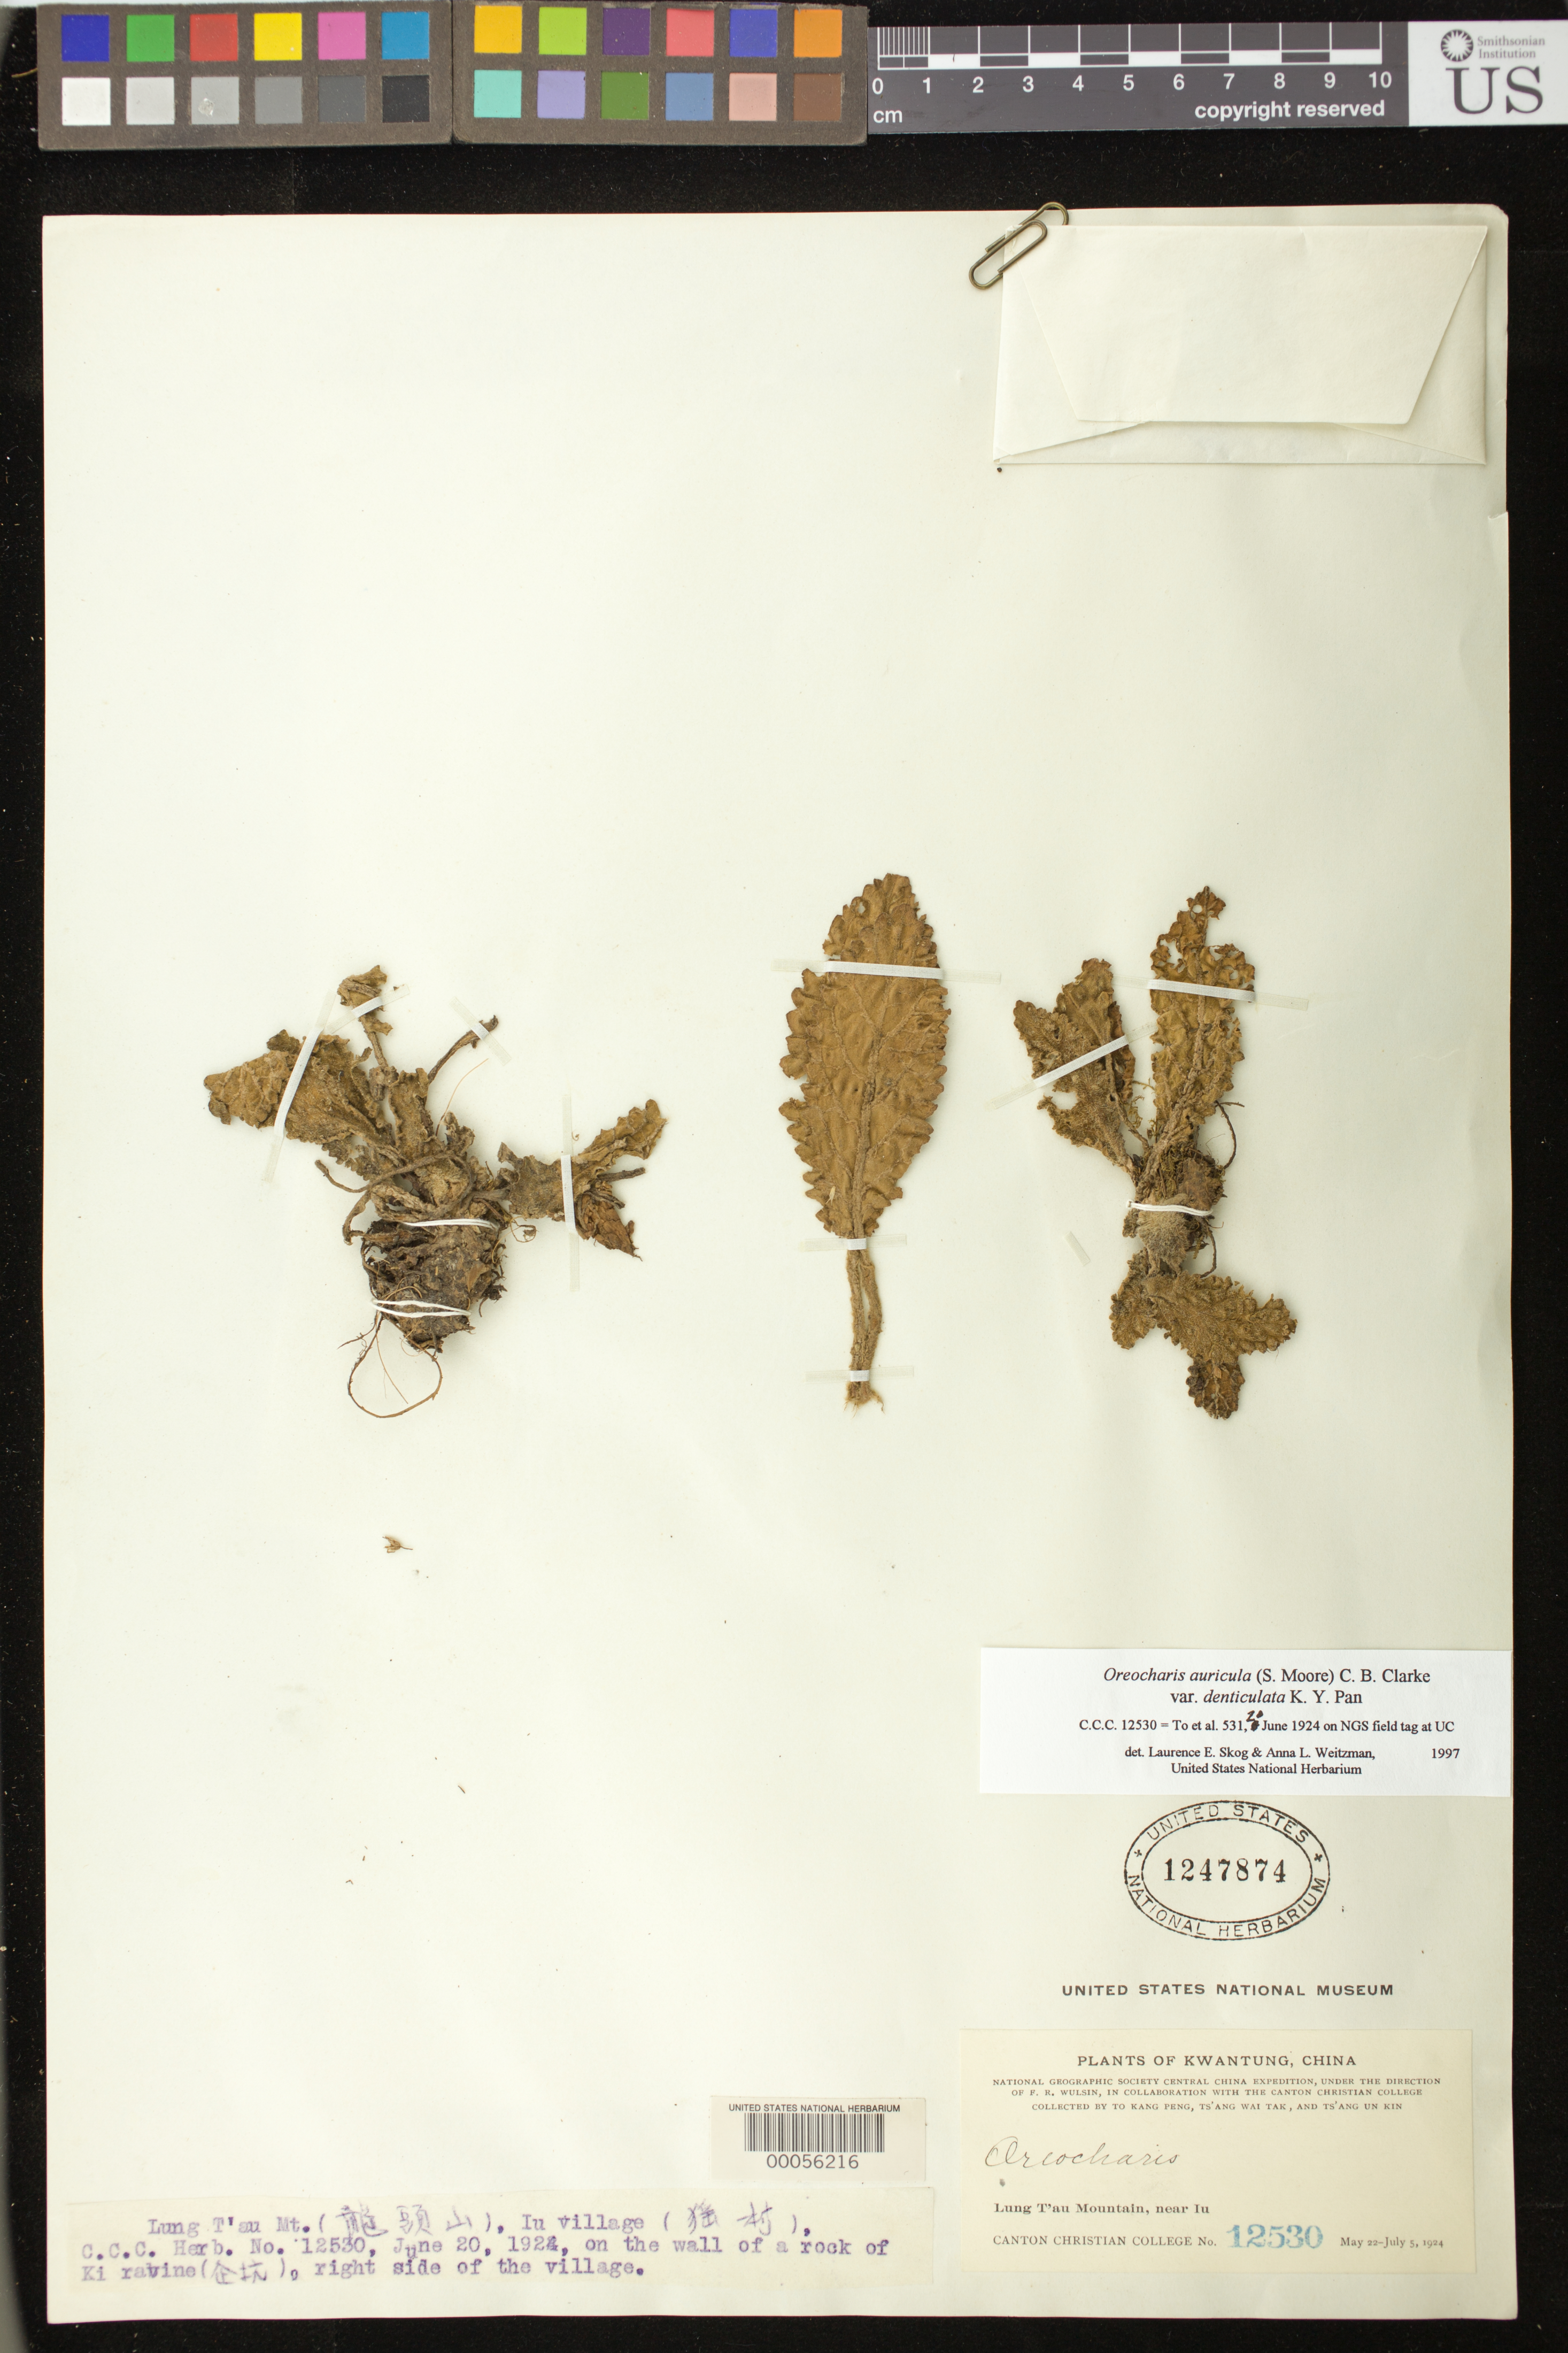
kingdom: Plantae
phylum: Tracheophyta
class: Magnoliopsida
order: Lamiales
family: Gesneriaceae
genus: Oreocharis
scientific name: Oreocharis auricula var. denticulata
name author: K.Y. Pan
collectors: K. Peng, T. Wai tae & T. Kin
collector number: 12530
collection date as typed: May-Jul 1924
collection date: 1924-05/1924-07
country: China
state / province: Guangdong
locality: Lung tau mountain, near iu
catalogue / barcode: US 1247874